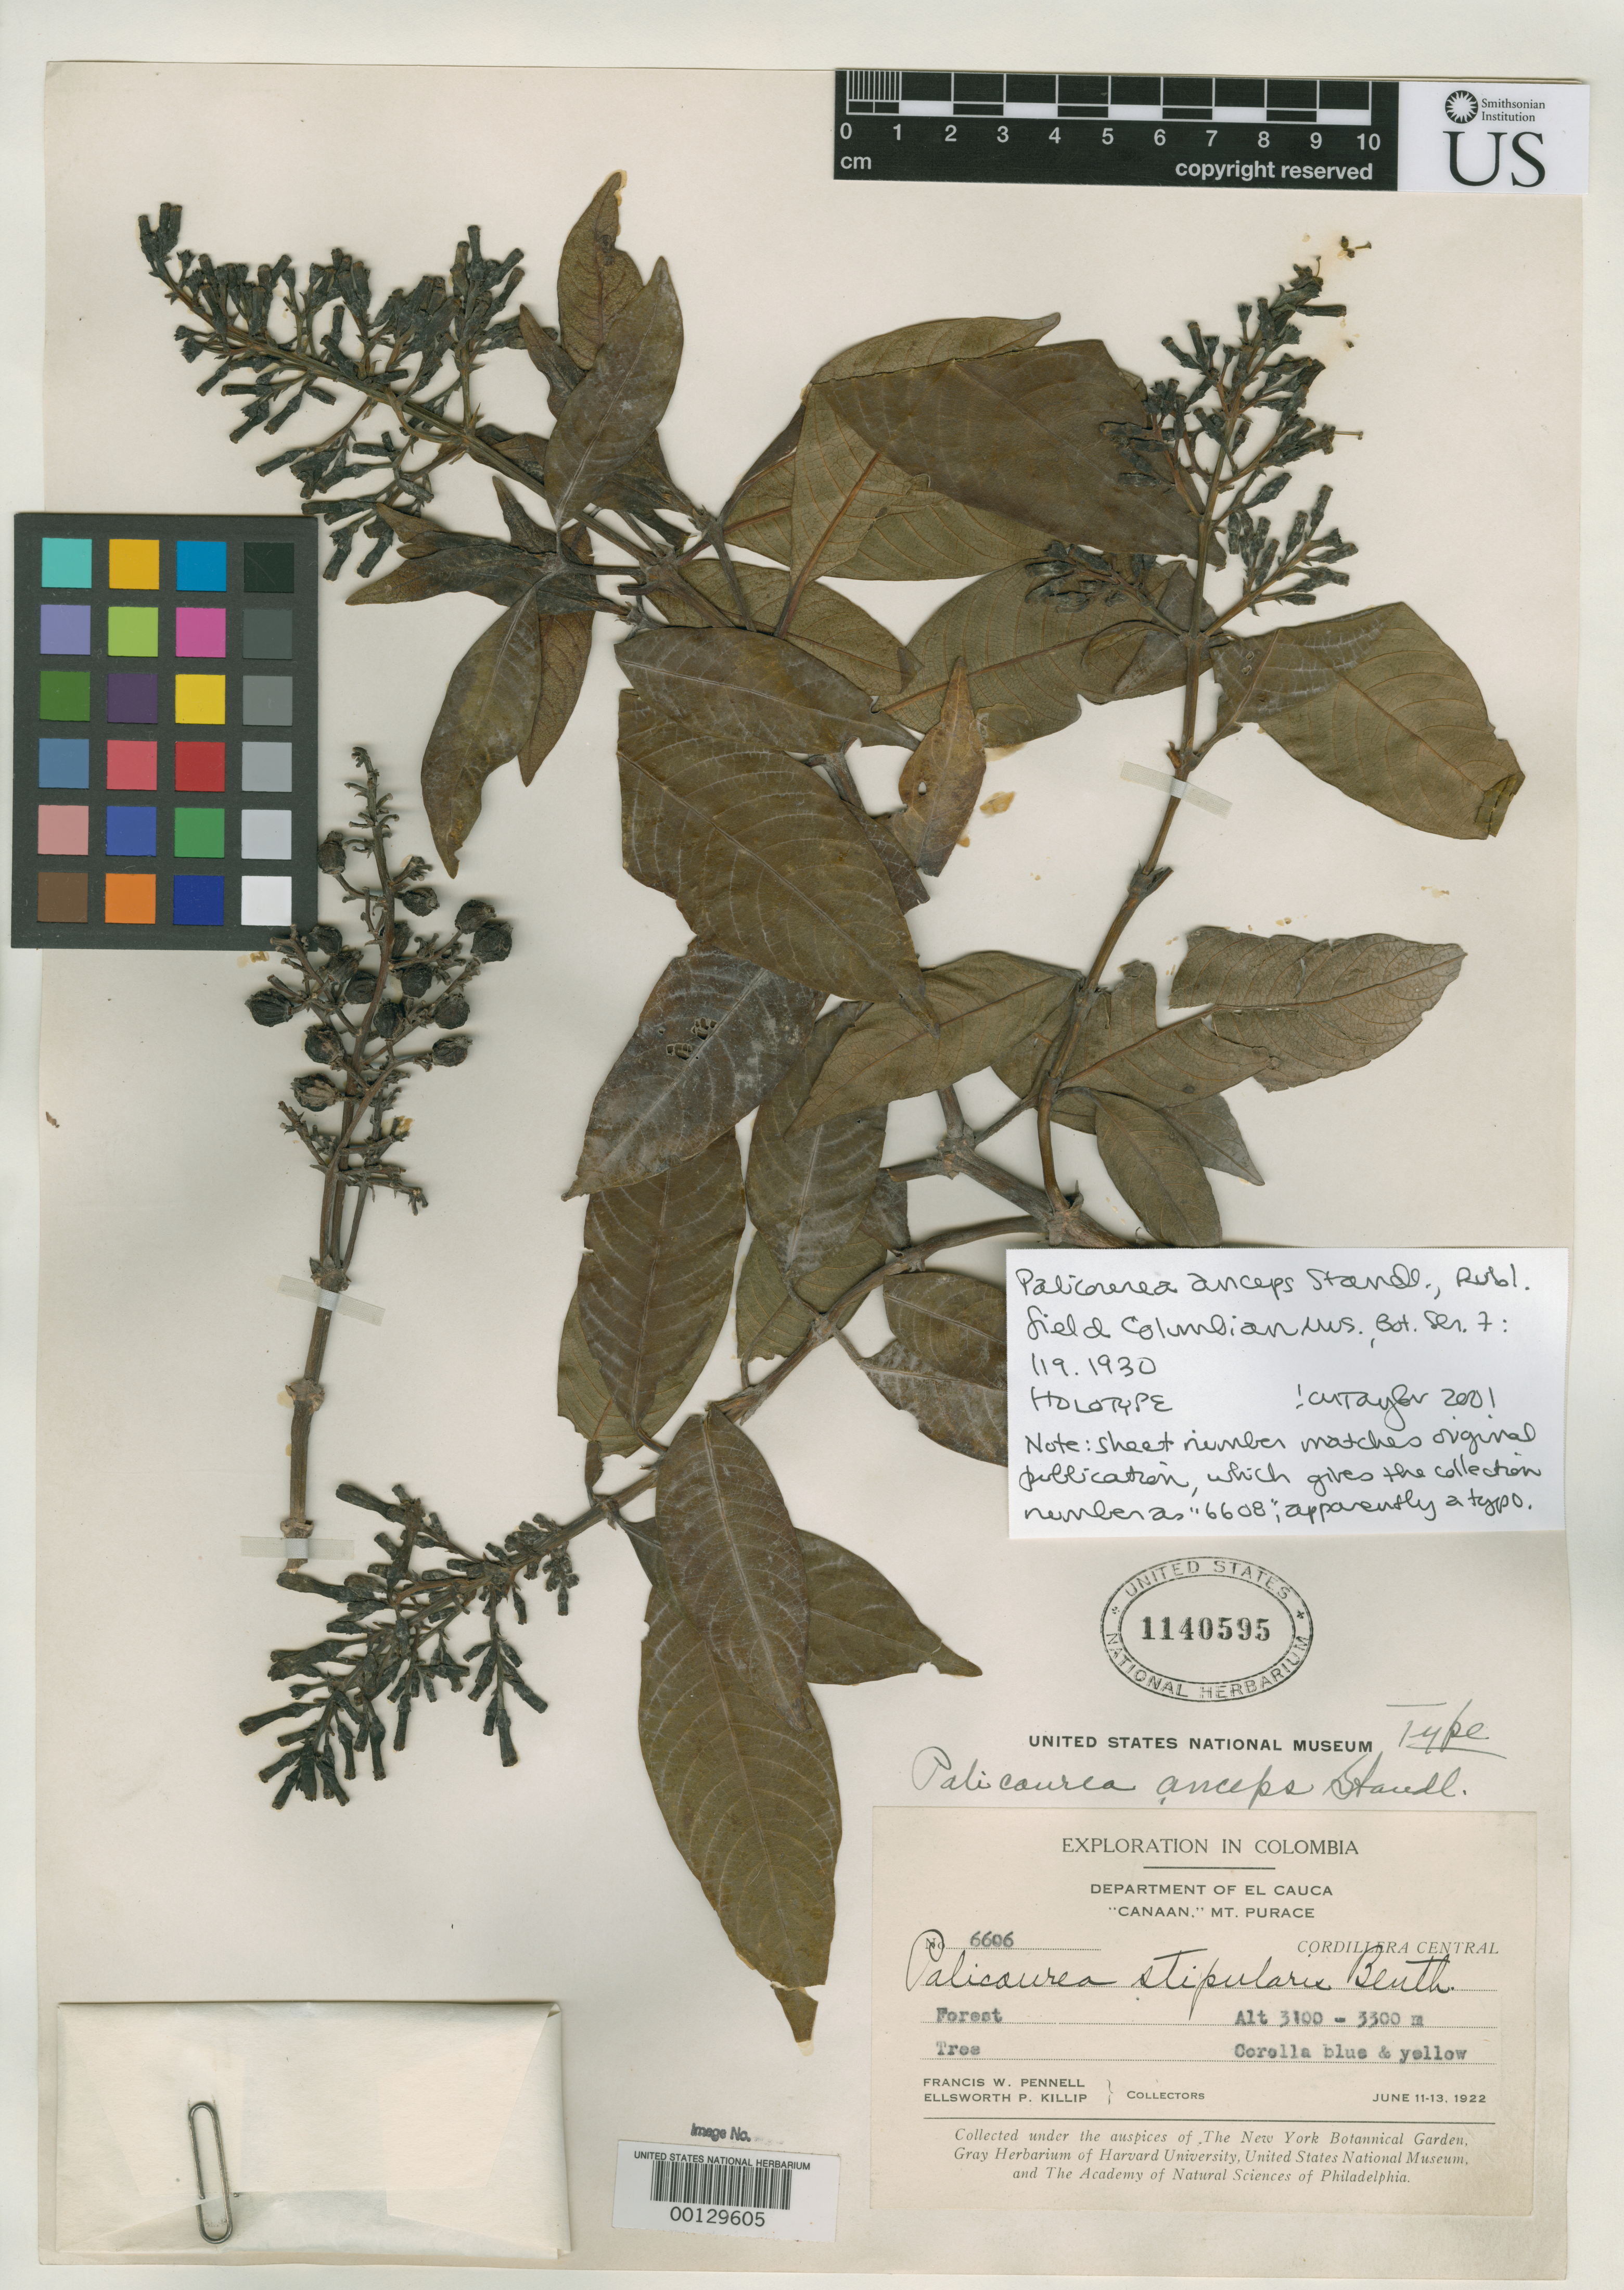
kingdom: Plantae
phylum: Tracheophyta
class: Magnoliopsida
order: Gentianales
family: Rubiaceae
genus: Palicourea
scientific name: Palicourea anceps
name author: Standl.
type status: Holotype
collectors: F. W. Pennell & E. P. Killip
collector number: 6606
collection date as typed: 11 Jun 1922 to 13 Jun 1922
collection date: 1922-06-11/1922-06-13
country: Colombia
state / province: Cauca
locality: Canaan, Mt. Purace.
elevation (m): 3100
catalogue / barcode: US 1140595